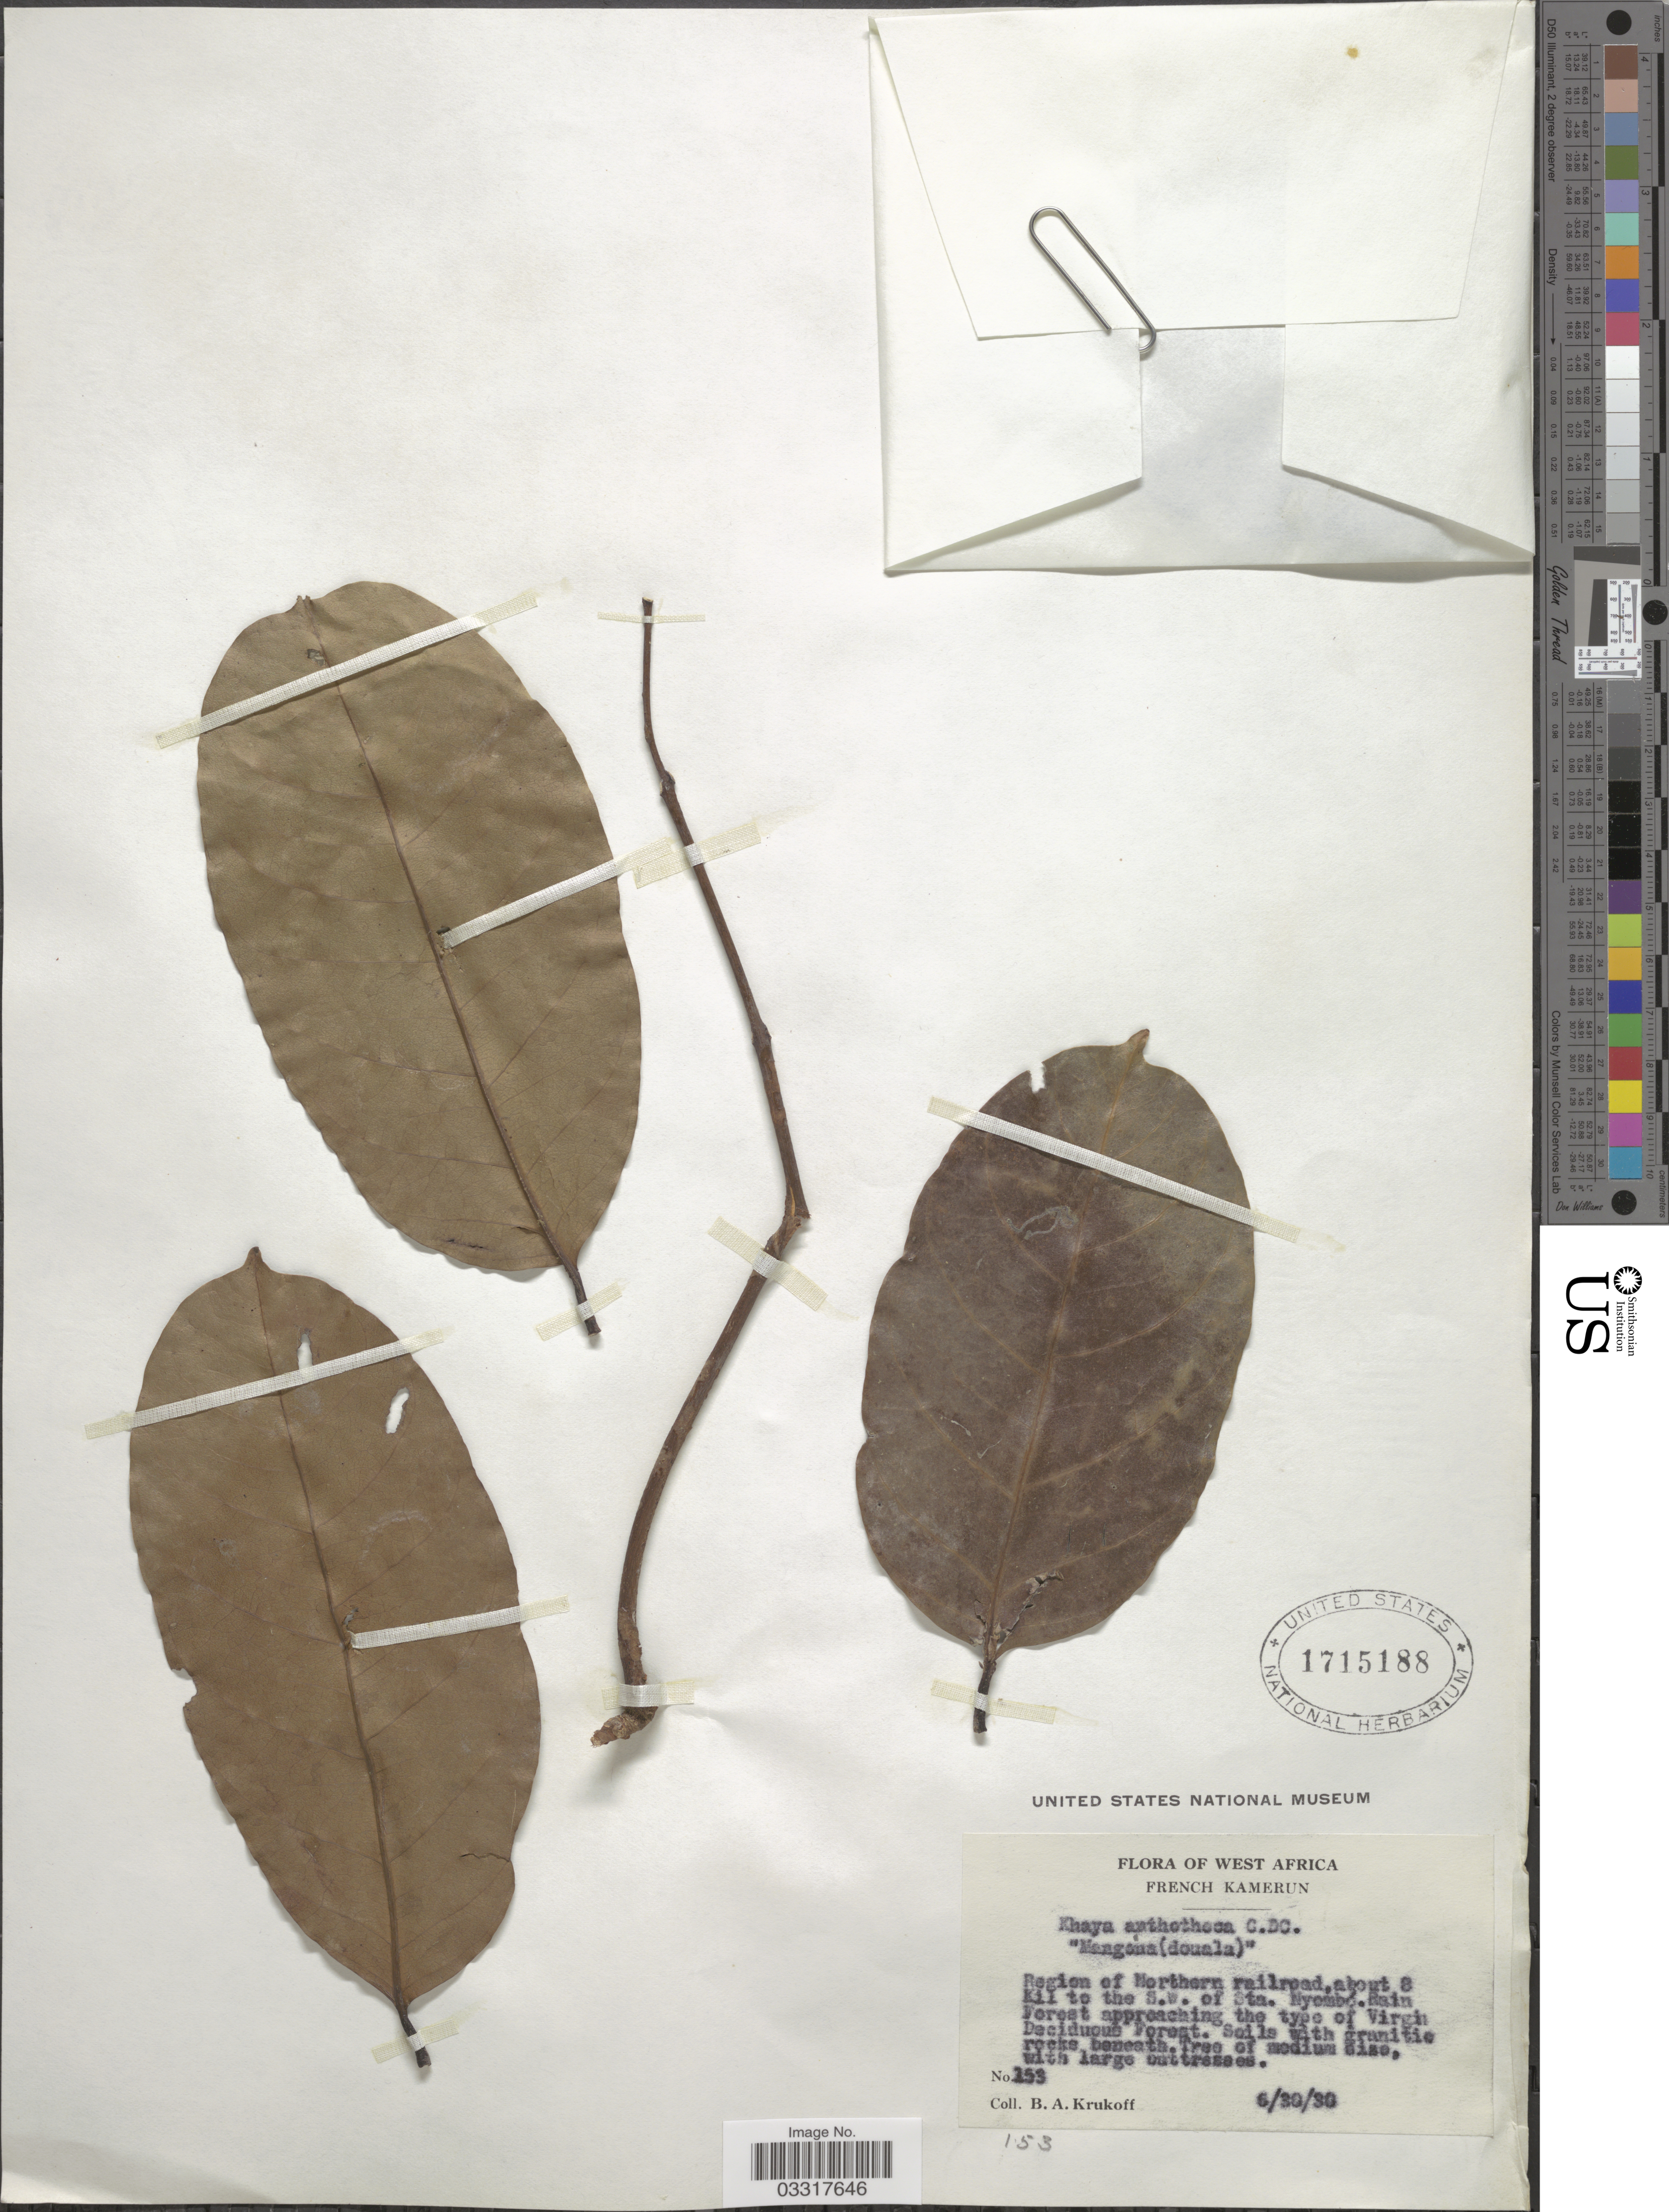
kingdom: Plantae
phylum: Tracheophyta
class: Magnoliopsida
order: Sapindales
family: Meliaceae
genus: Khaya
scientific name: Khaya anthotheca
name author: (Welw.) C. DC.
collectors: B. A. Krukoff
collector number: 153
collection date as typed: Transcribed d/m/y: 30/6/30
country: Cameroon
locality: West Africa, French Kamerun, Region of Northern railroad, about 8 Kil to the S.W. of Sta. Nyombó [interpreted].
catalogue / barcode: US 1715188